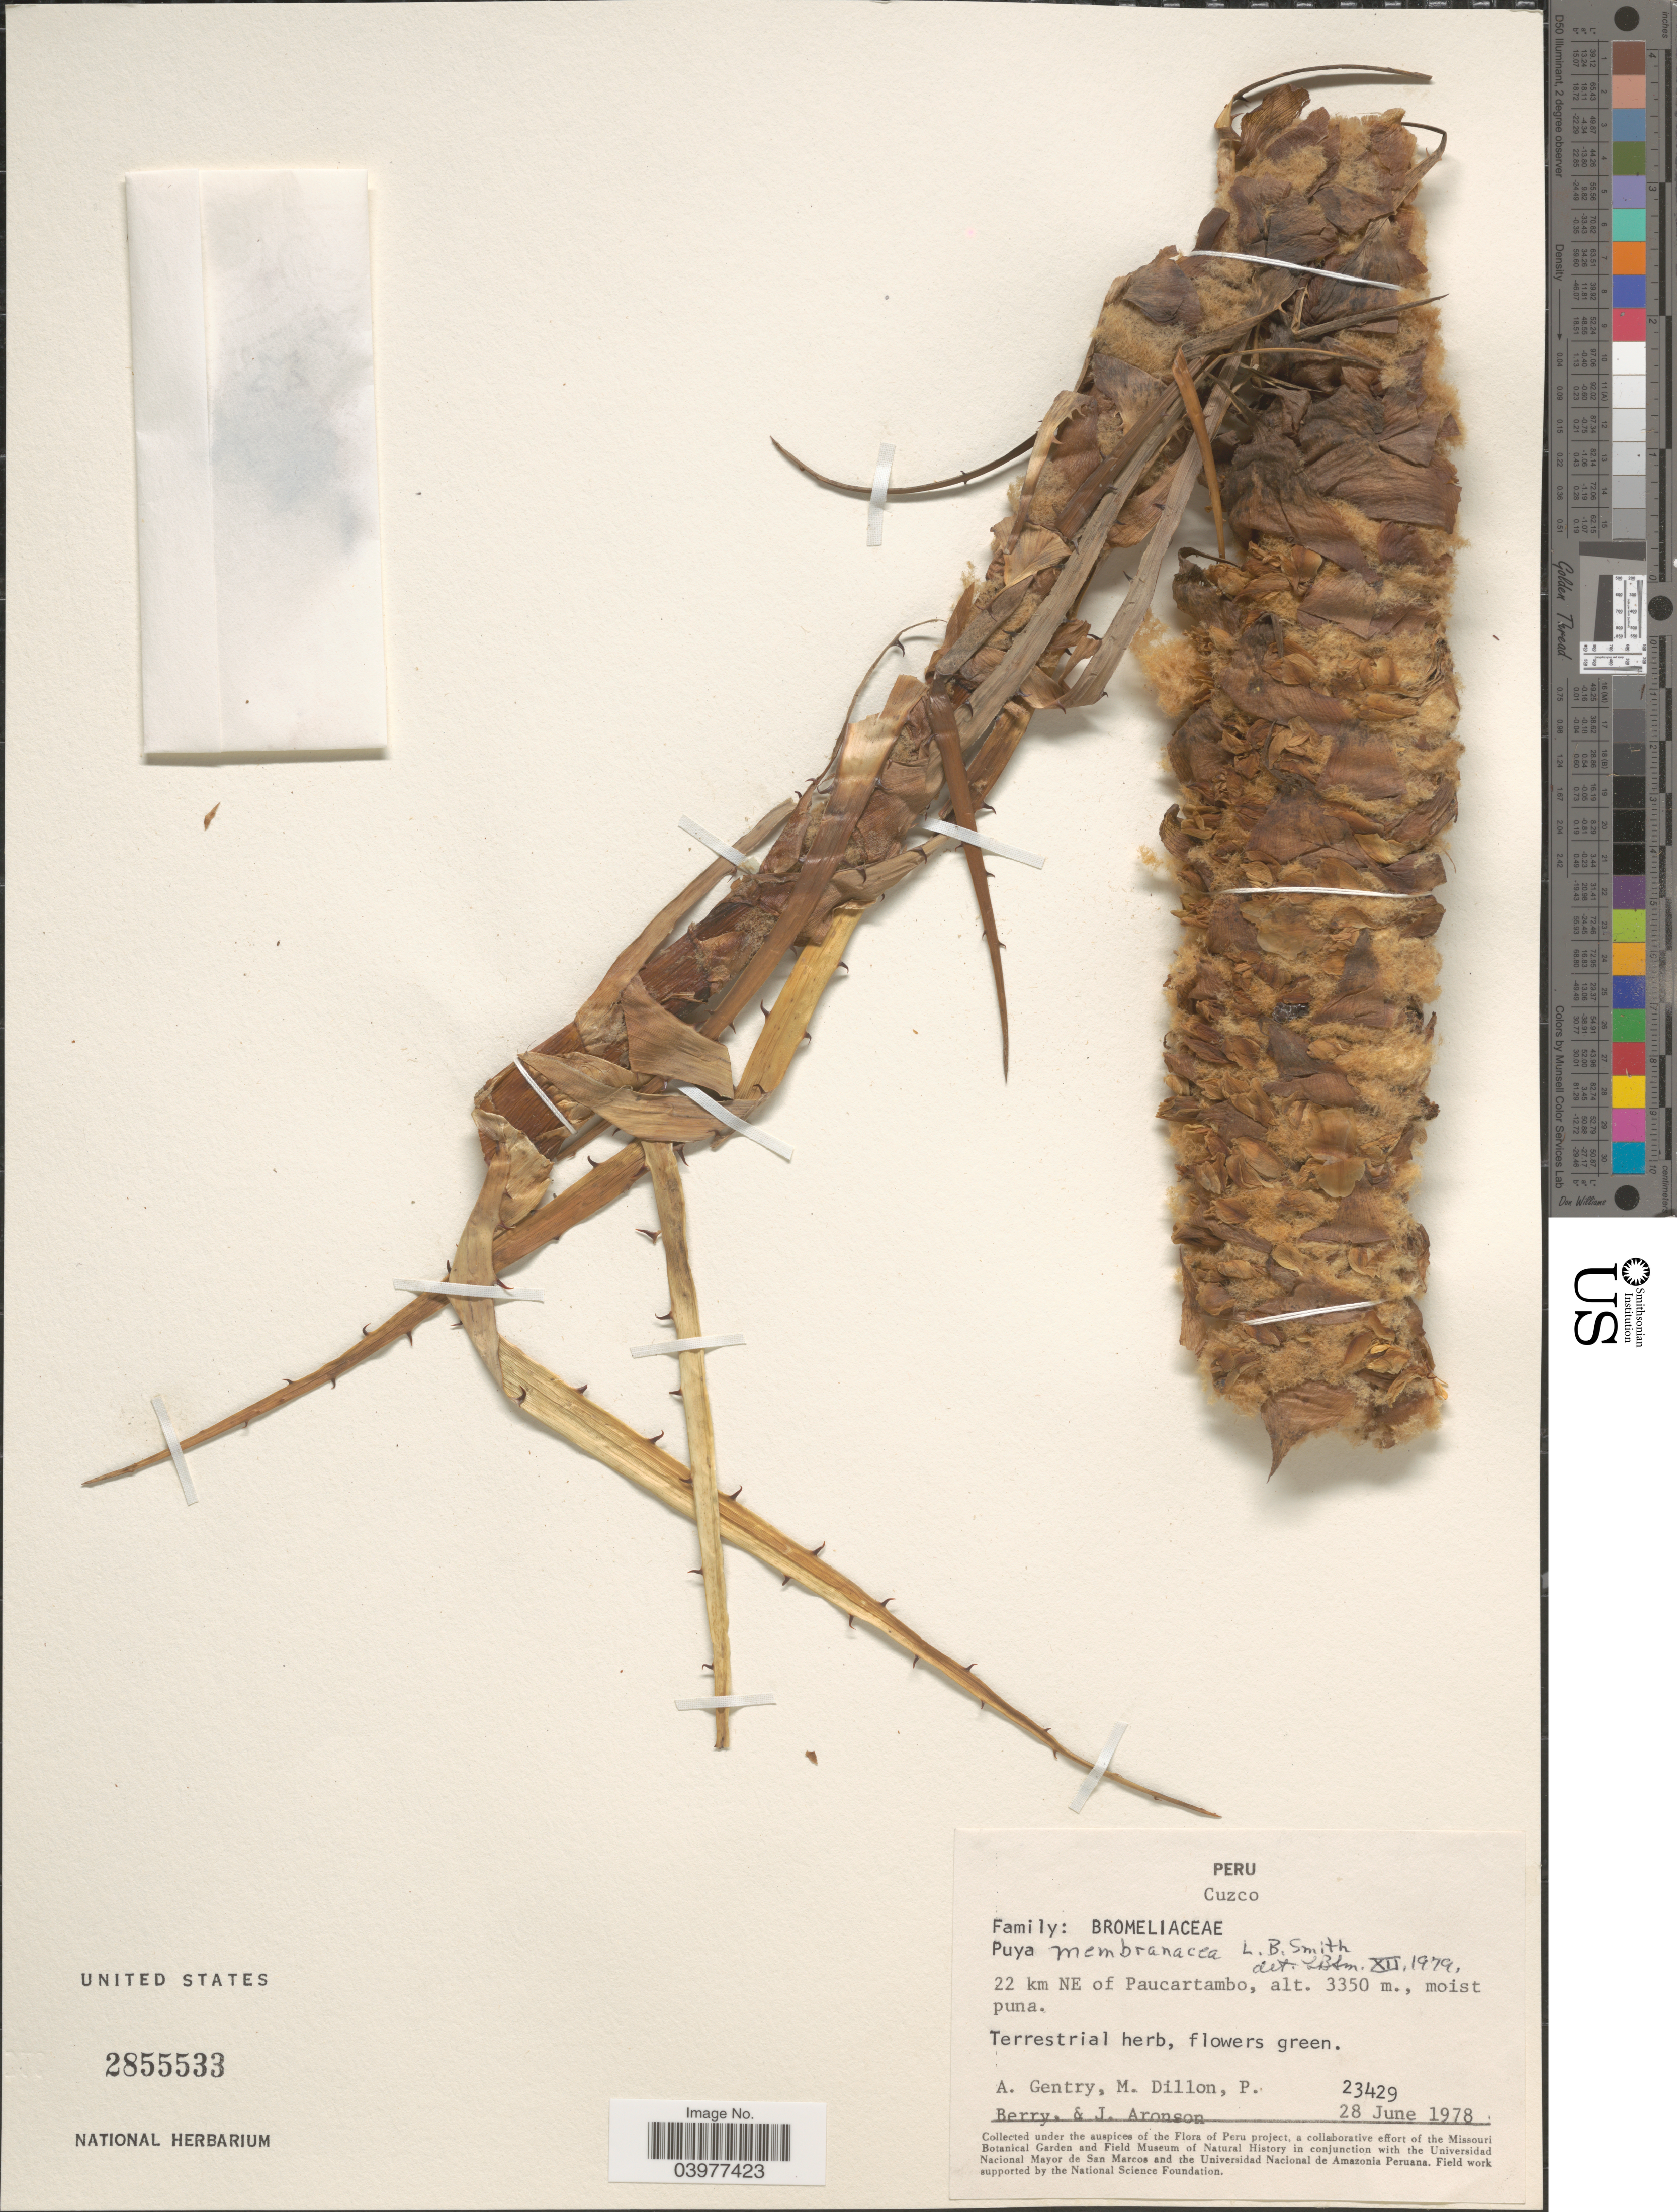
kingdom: Plantae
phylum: Tracheophyta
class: Liliopsida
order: Poales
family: Bromeliaceae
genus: Puya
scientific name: Puya membranacea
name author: L.B. Sm.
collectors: A. H. Gentry, M. O. Dillon, P. Berry & J. Aronson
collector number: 23429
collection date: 1978-06-28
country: Peru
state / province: Cusco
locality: Cuzco. 22 km NE of Paucartambo, moist puna.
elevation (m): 3350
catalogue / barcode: US 2855533